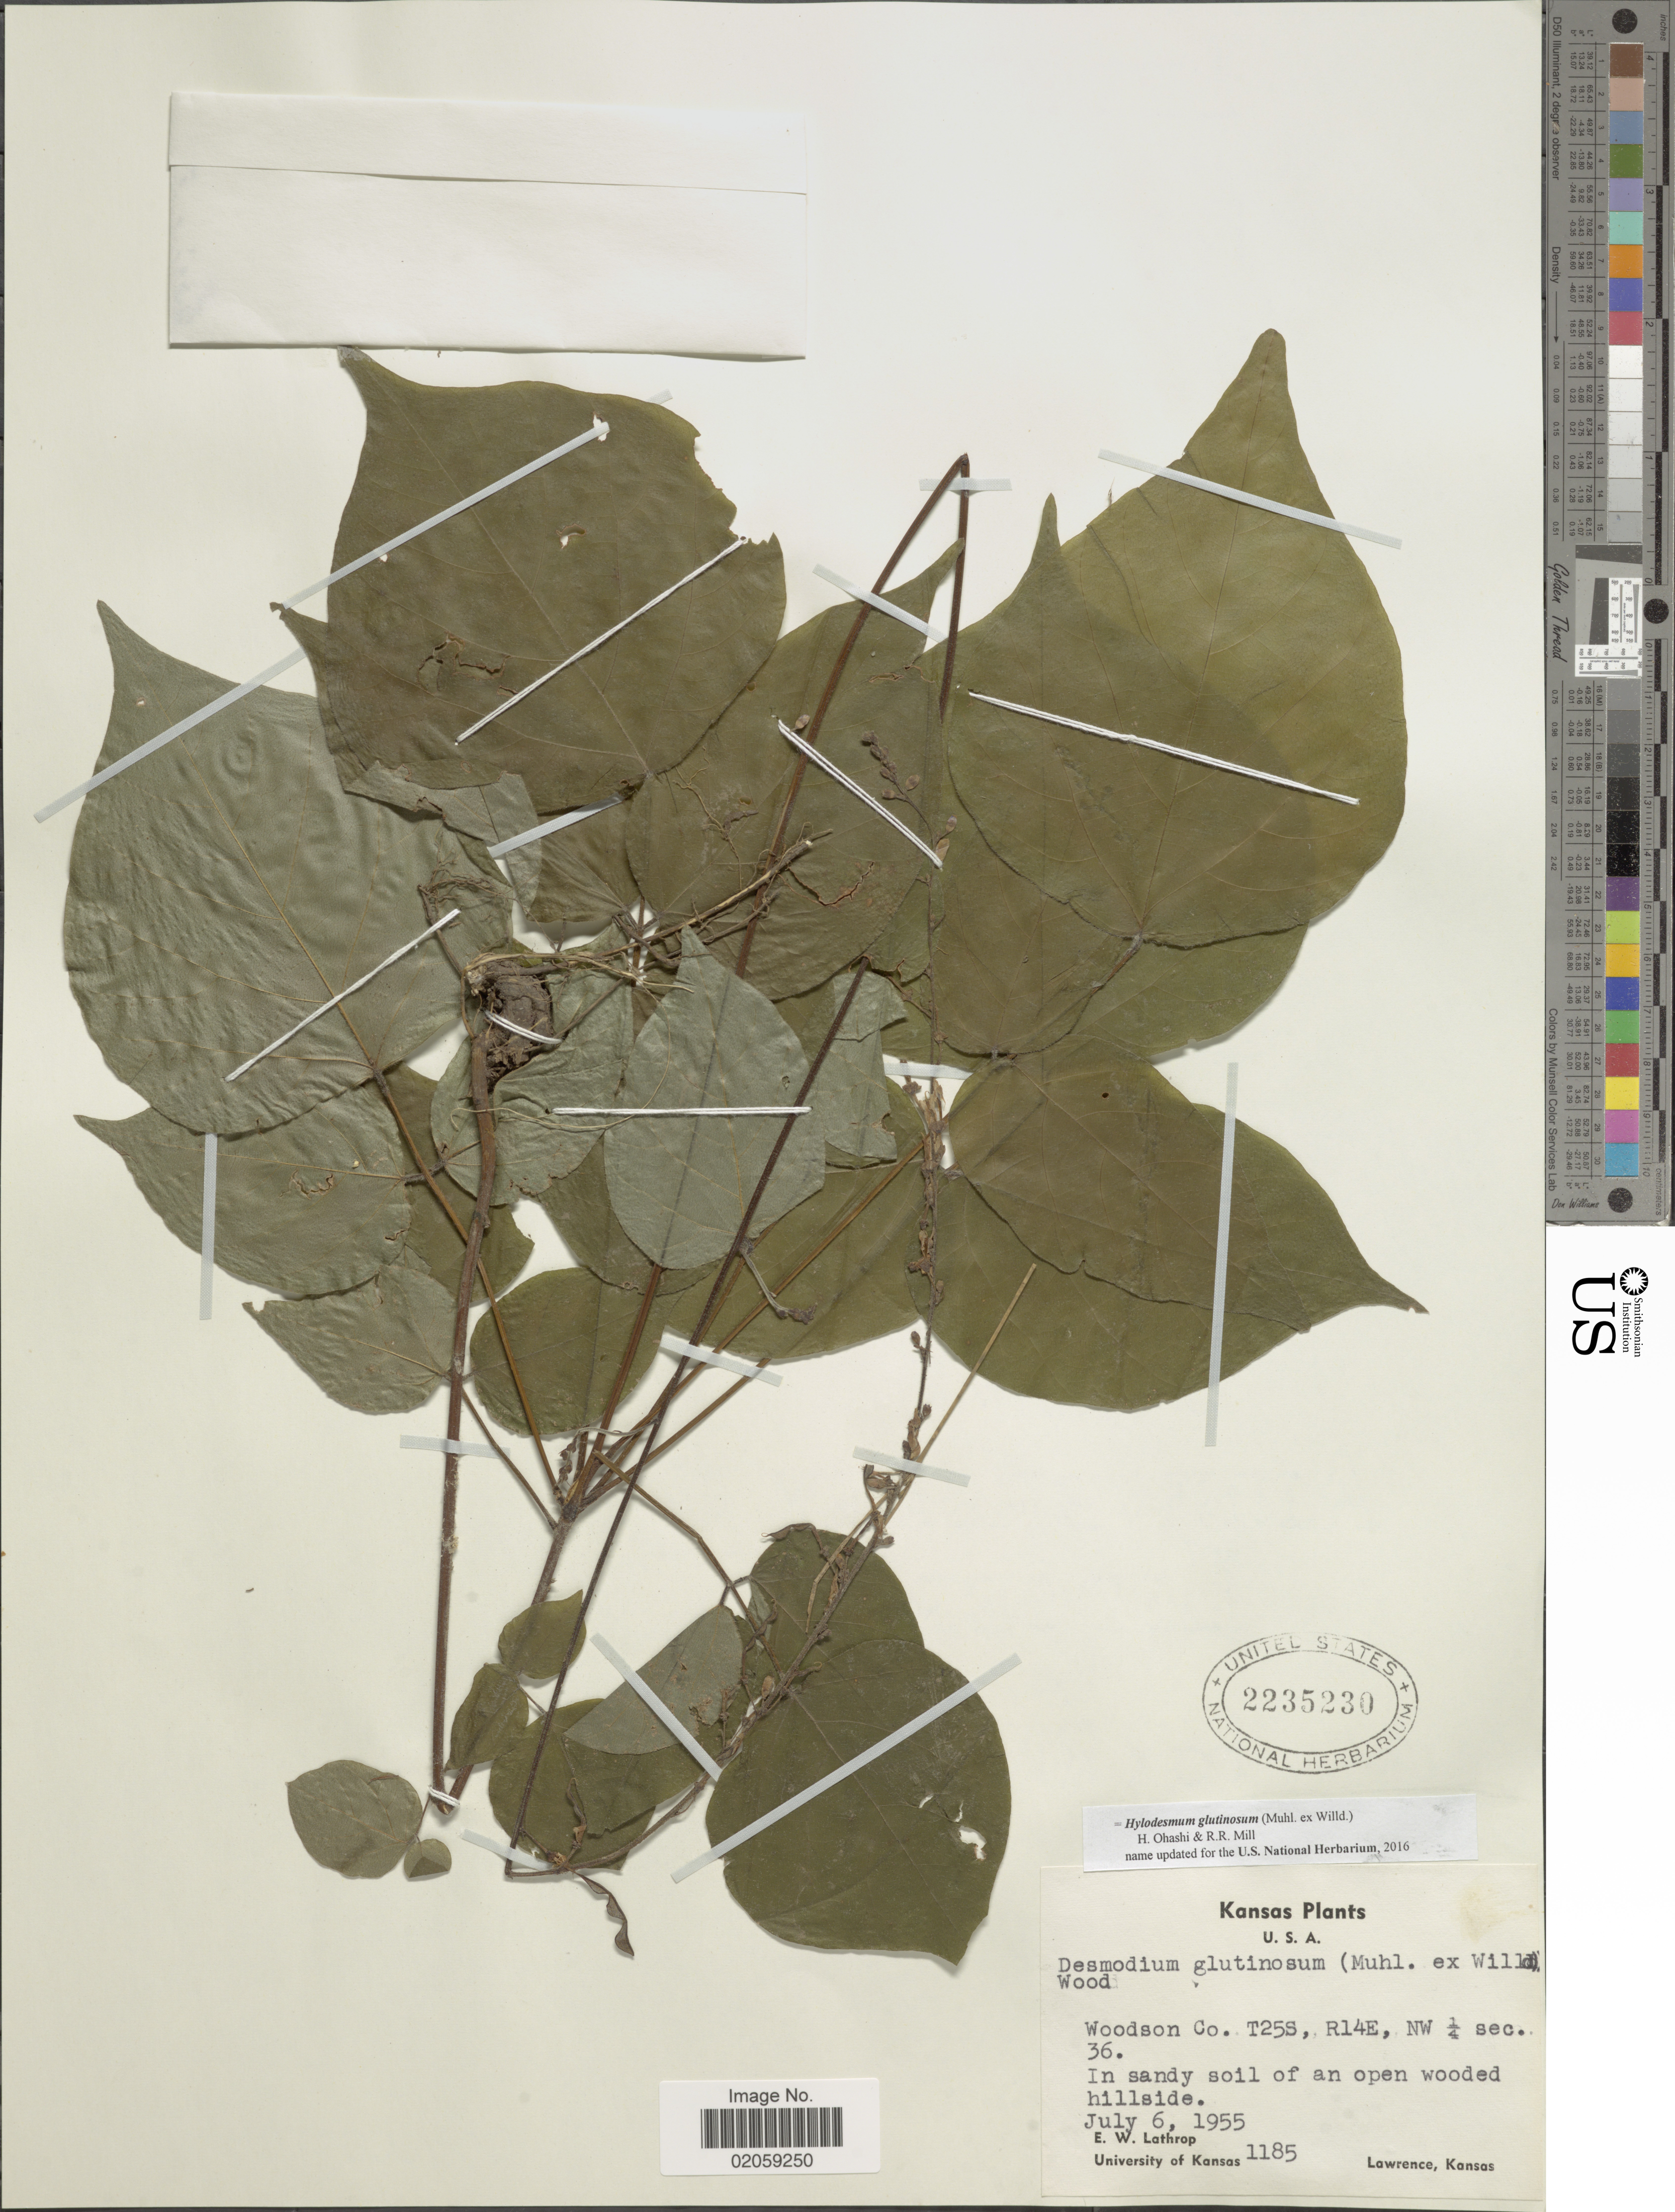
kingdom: Plantae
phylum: Tracheophyta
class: Magnoliopsida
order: Fabales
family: Fabaceae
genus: Hylodesmum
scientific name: Hylodesmum glutinosum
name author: (Muhl. ex Willd.) H. Ohashi & R.R. Mill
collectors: E. W. Lathrop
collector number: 1185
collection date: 1955-07-06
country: United States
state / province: Kansas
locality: U.S.A., Woodson Co, T25S, R14E, NW 1/4 sec 36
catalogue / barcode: US 2235230